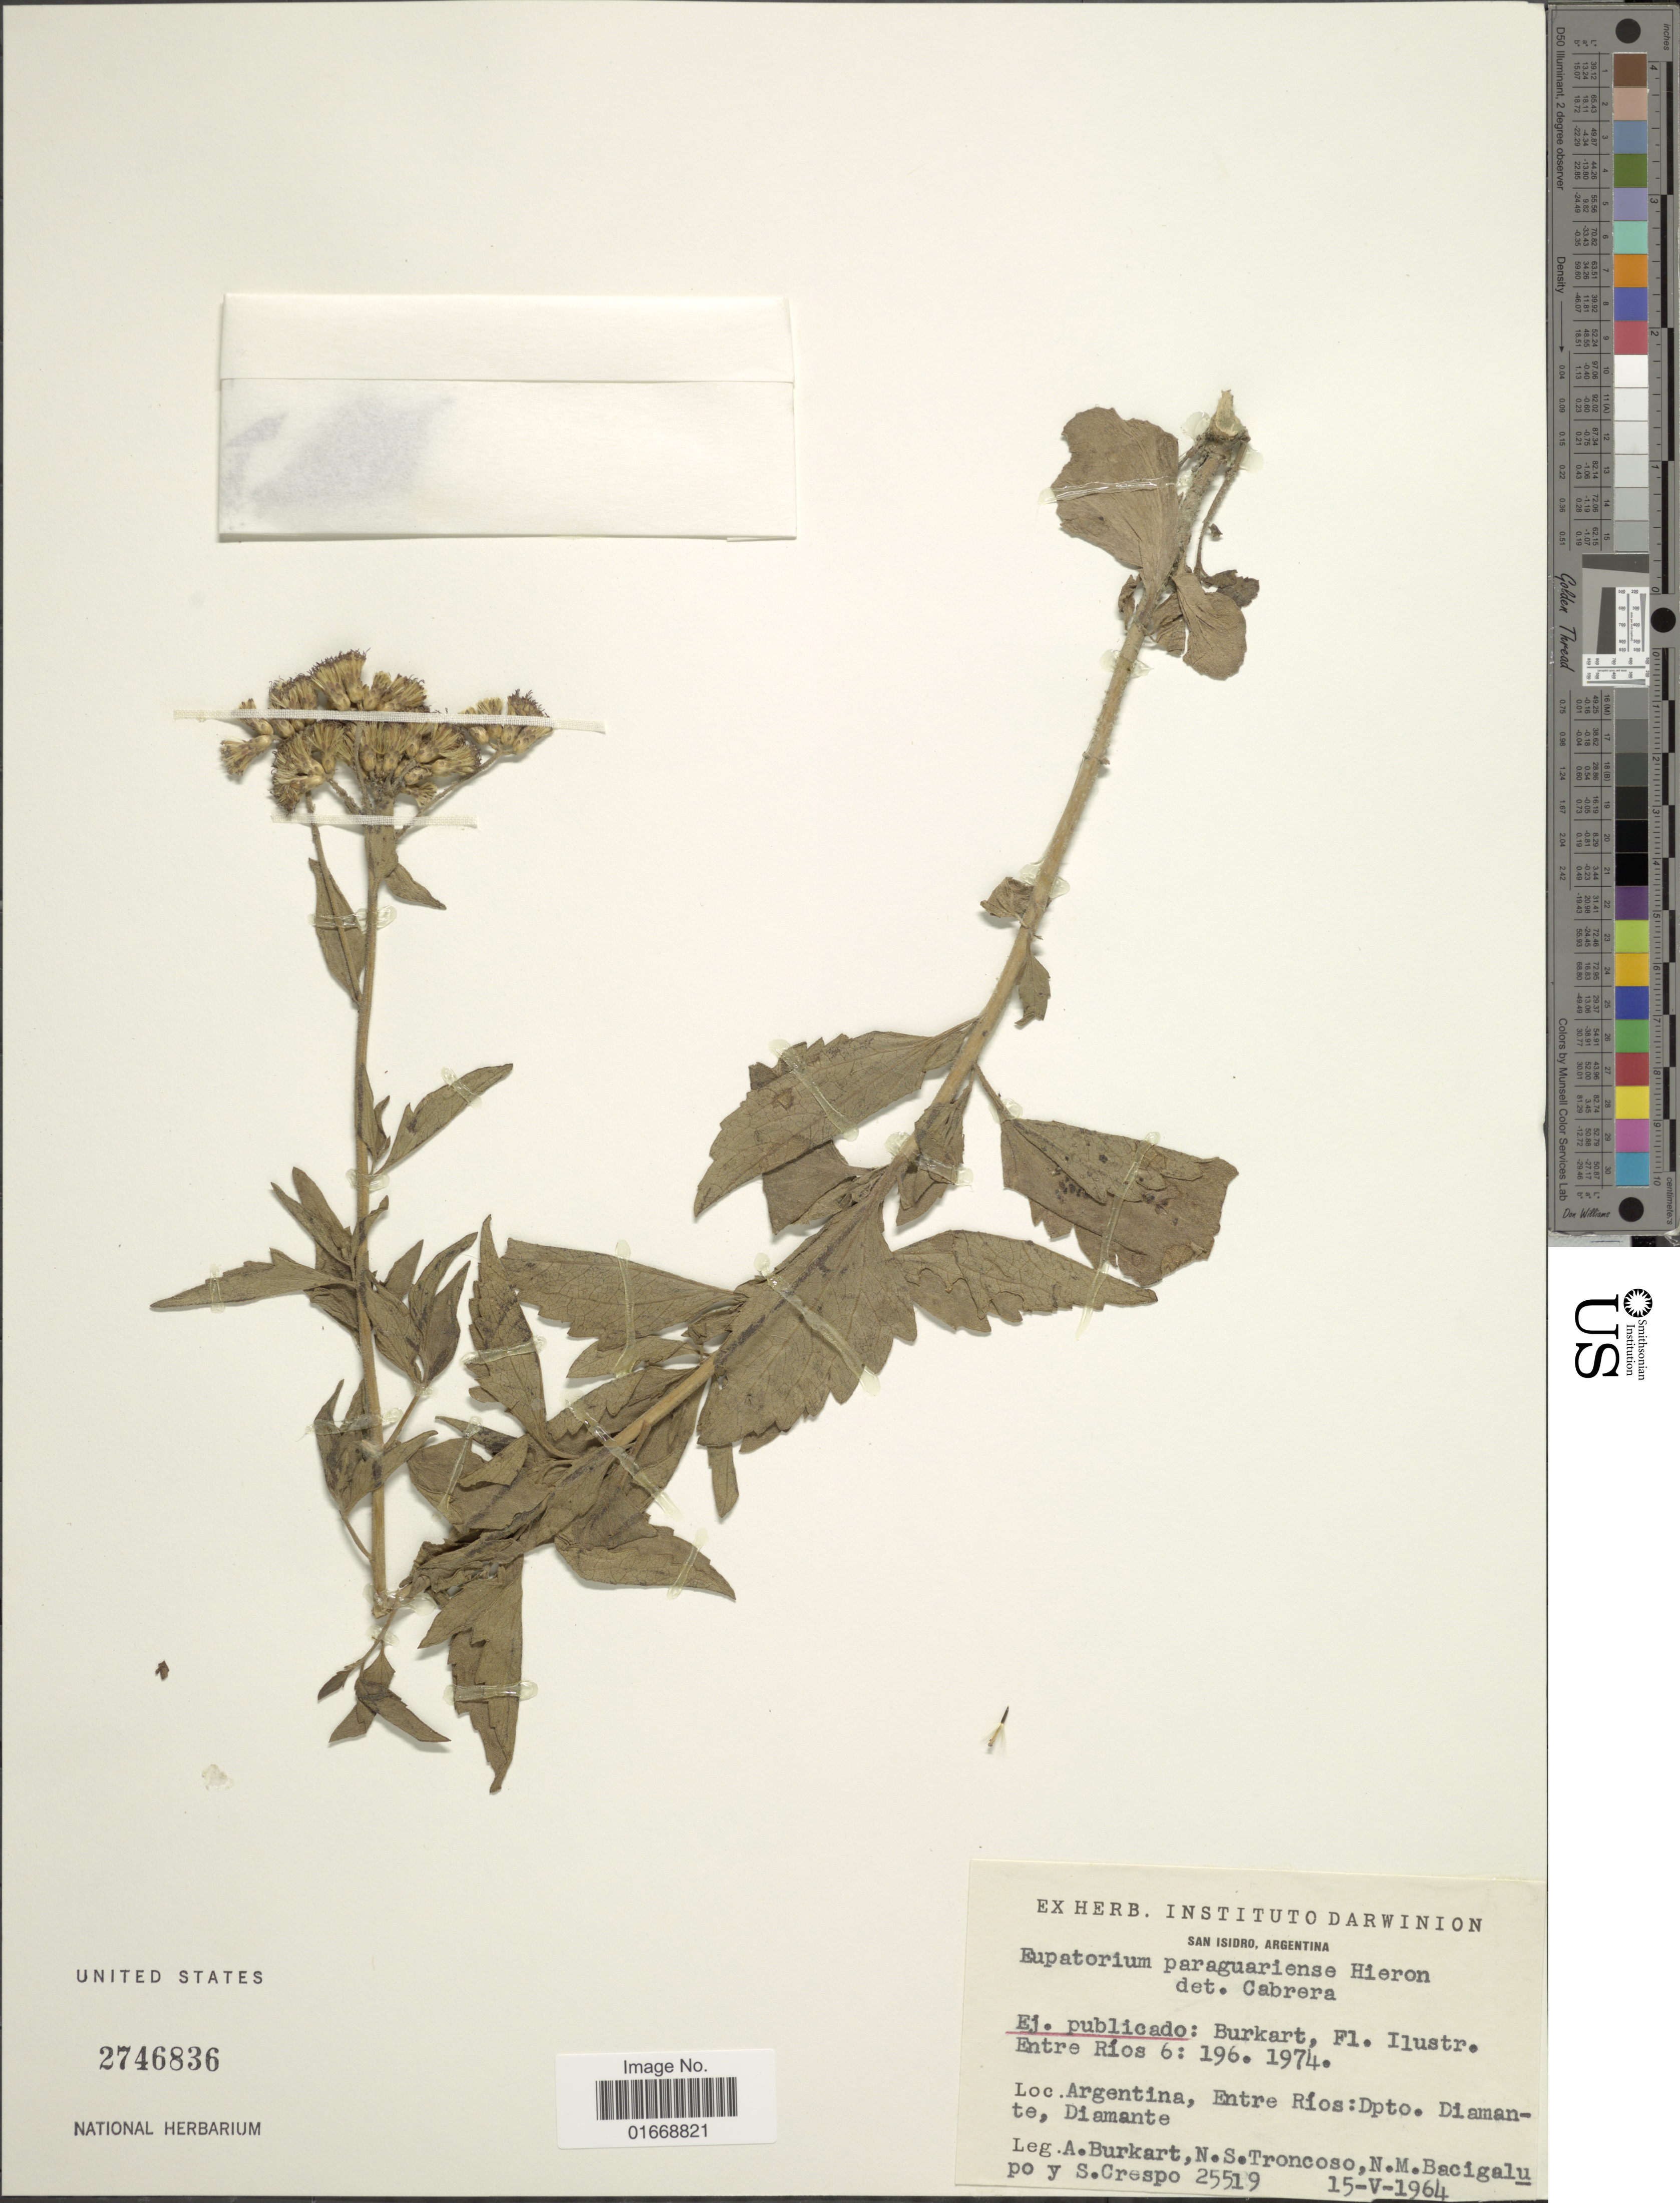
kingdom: Plantae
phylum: Tracheophyta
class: Magnoliopsida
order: Asterales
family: Asteraceae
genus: Chromolaena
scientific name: Chromolaena paraguariensis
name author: (Hieron.) R.M. King & H. Rob.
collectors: A. E. Burkart, N. Troncoso, N. M. Bacigalupo & S. Crespo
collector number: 25519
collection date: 1964-05-15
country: Argentina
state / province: Entre Rios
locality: Dpto. Diamante, Diamante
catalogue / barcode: US 2746836